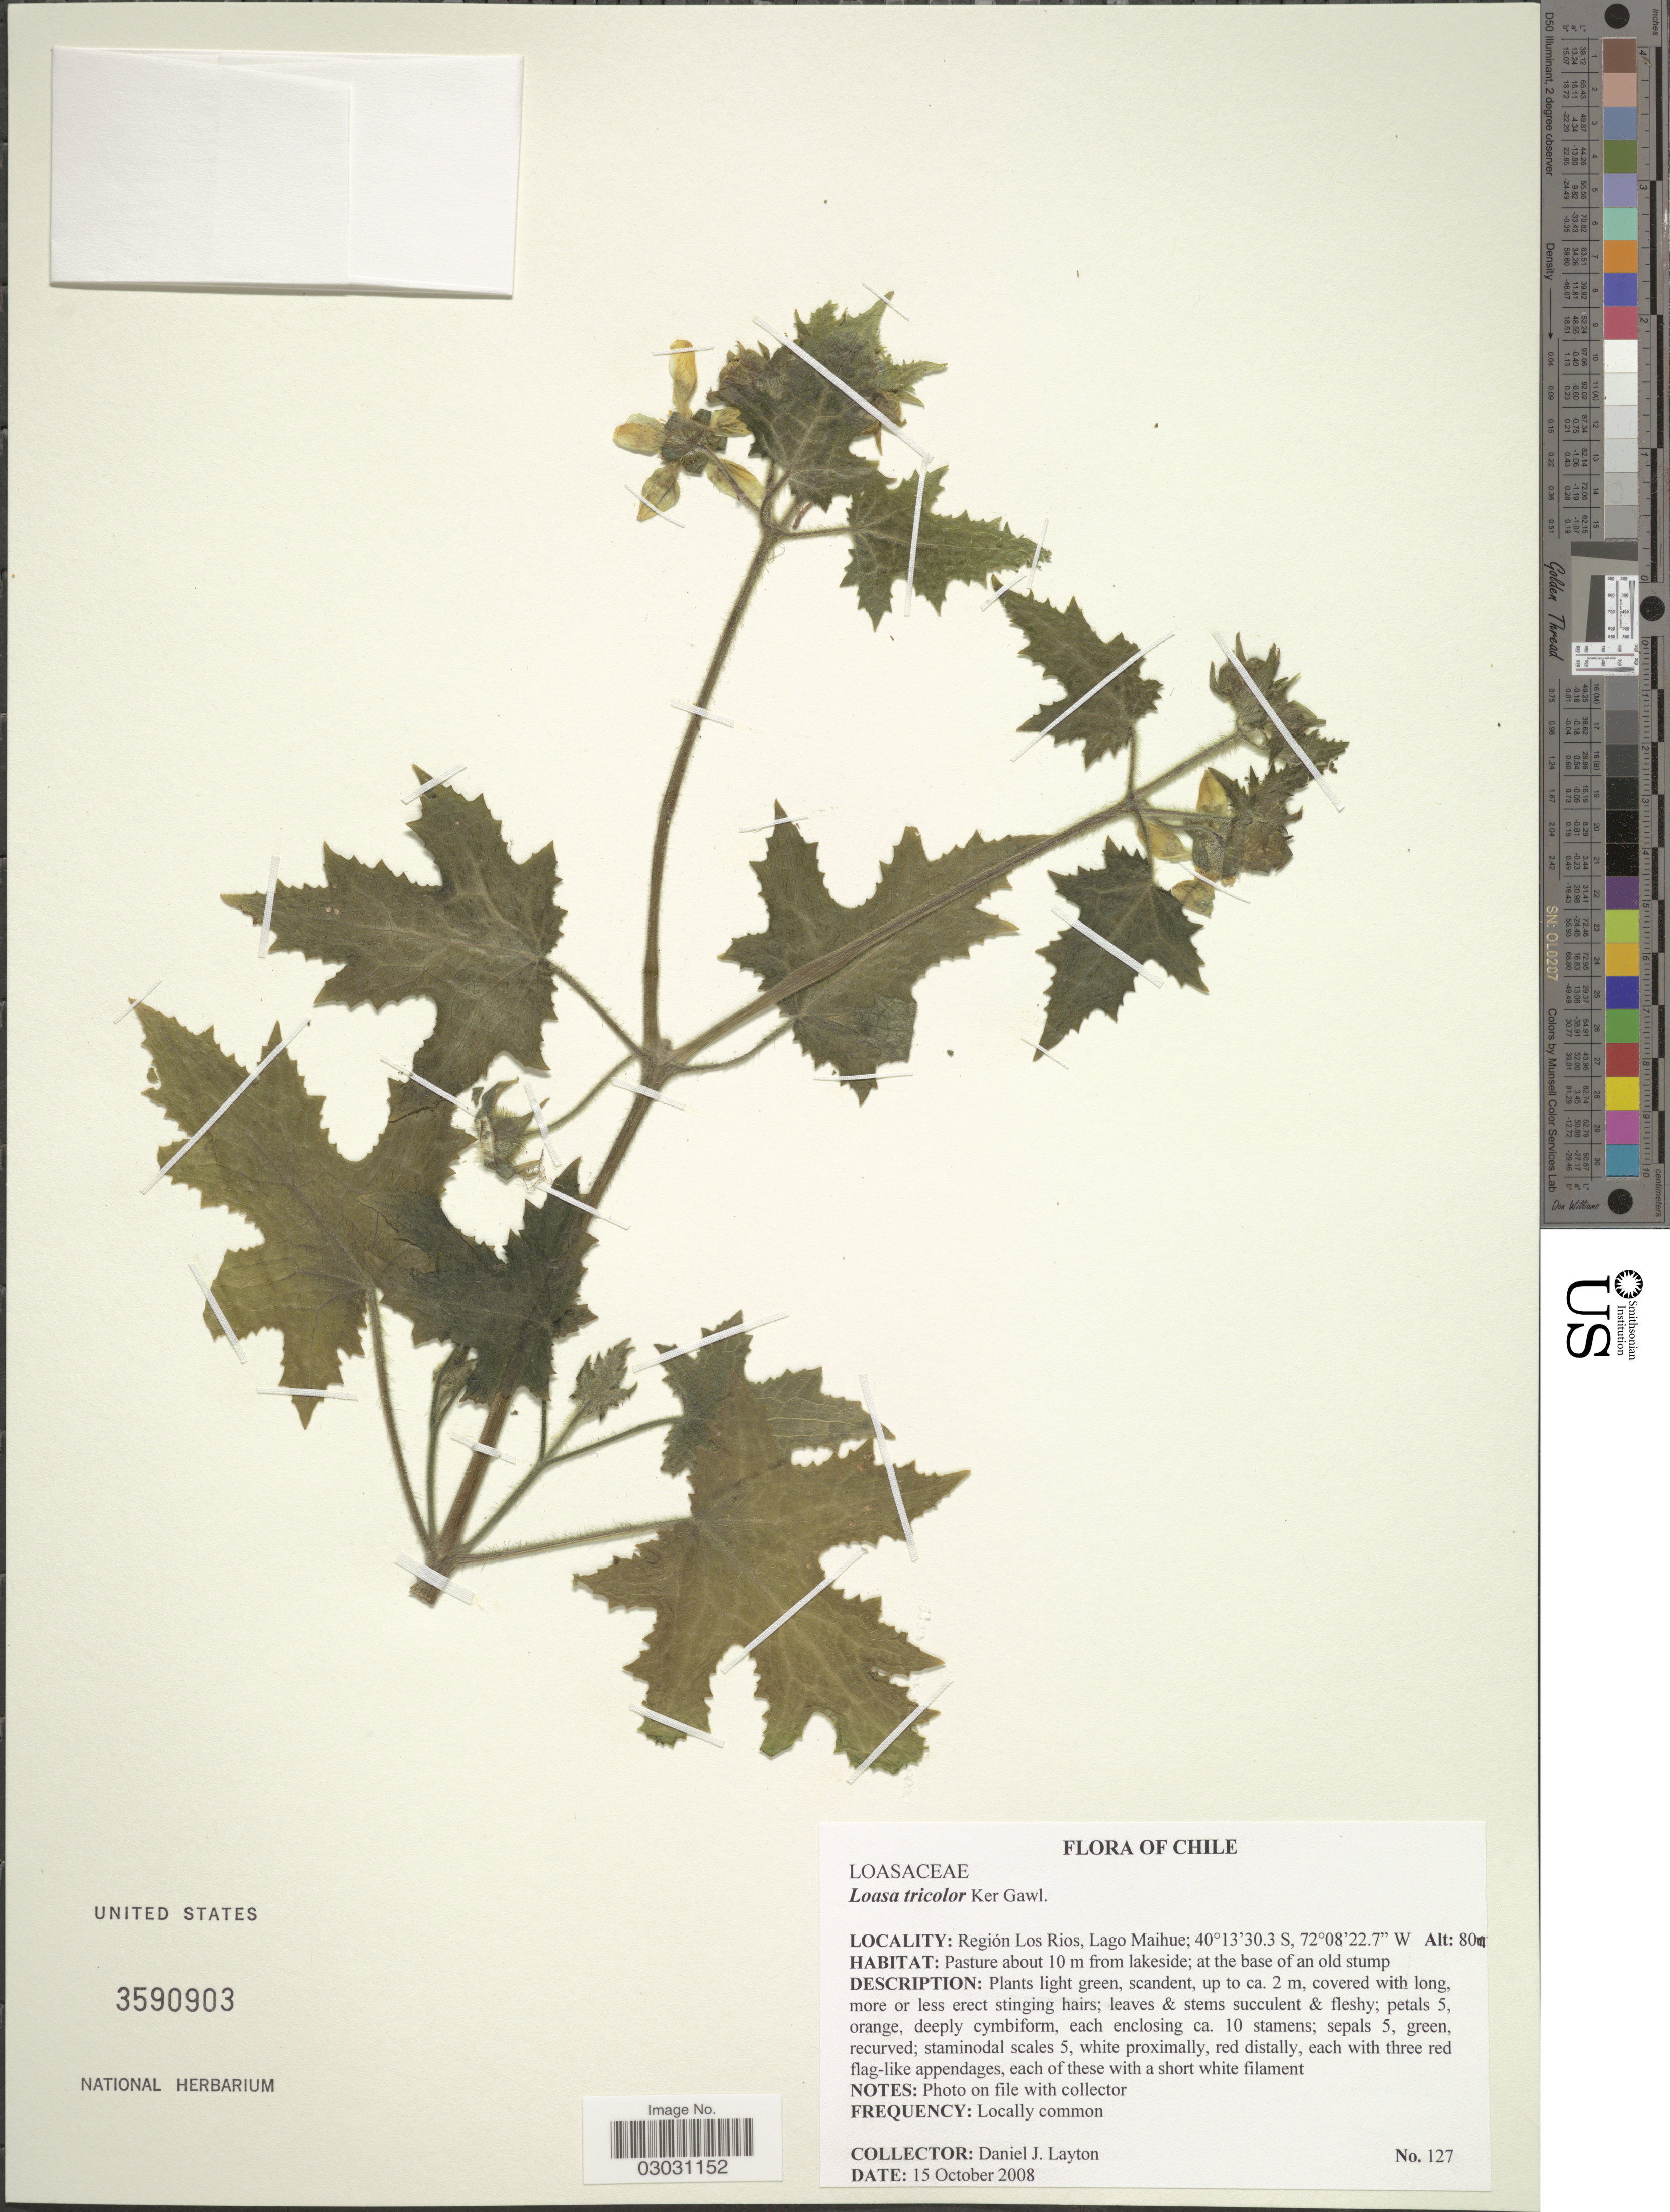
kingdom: Plantae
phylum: Tracheophyta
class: Magnoliopsida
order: Cornales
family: Loasaceae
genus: Loasa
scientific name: Loasa tricolor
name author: Ker Gawl.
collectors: D. J. Layton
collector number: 127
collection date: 2008-10-15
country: Chile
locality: Región Los Rios, Lago Maihue.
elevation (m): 80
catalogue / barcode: US 3590903